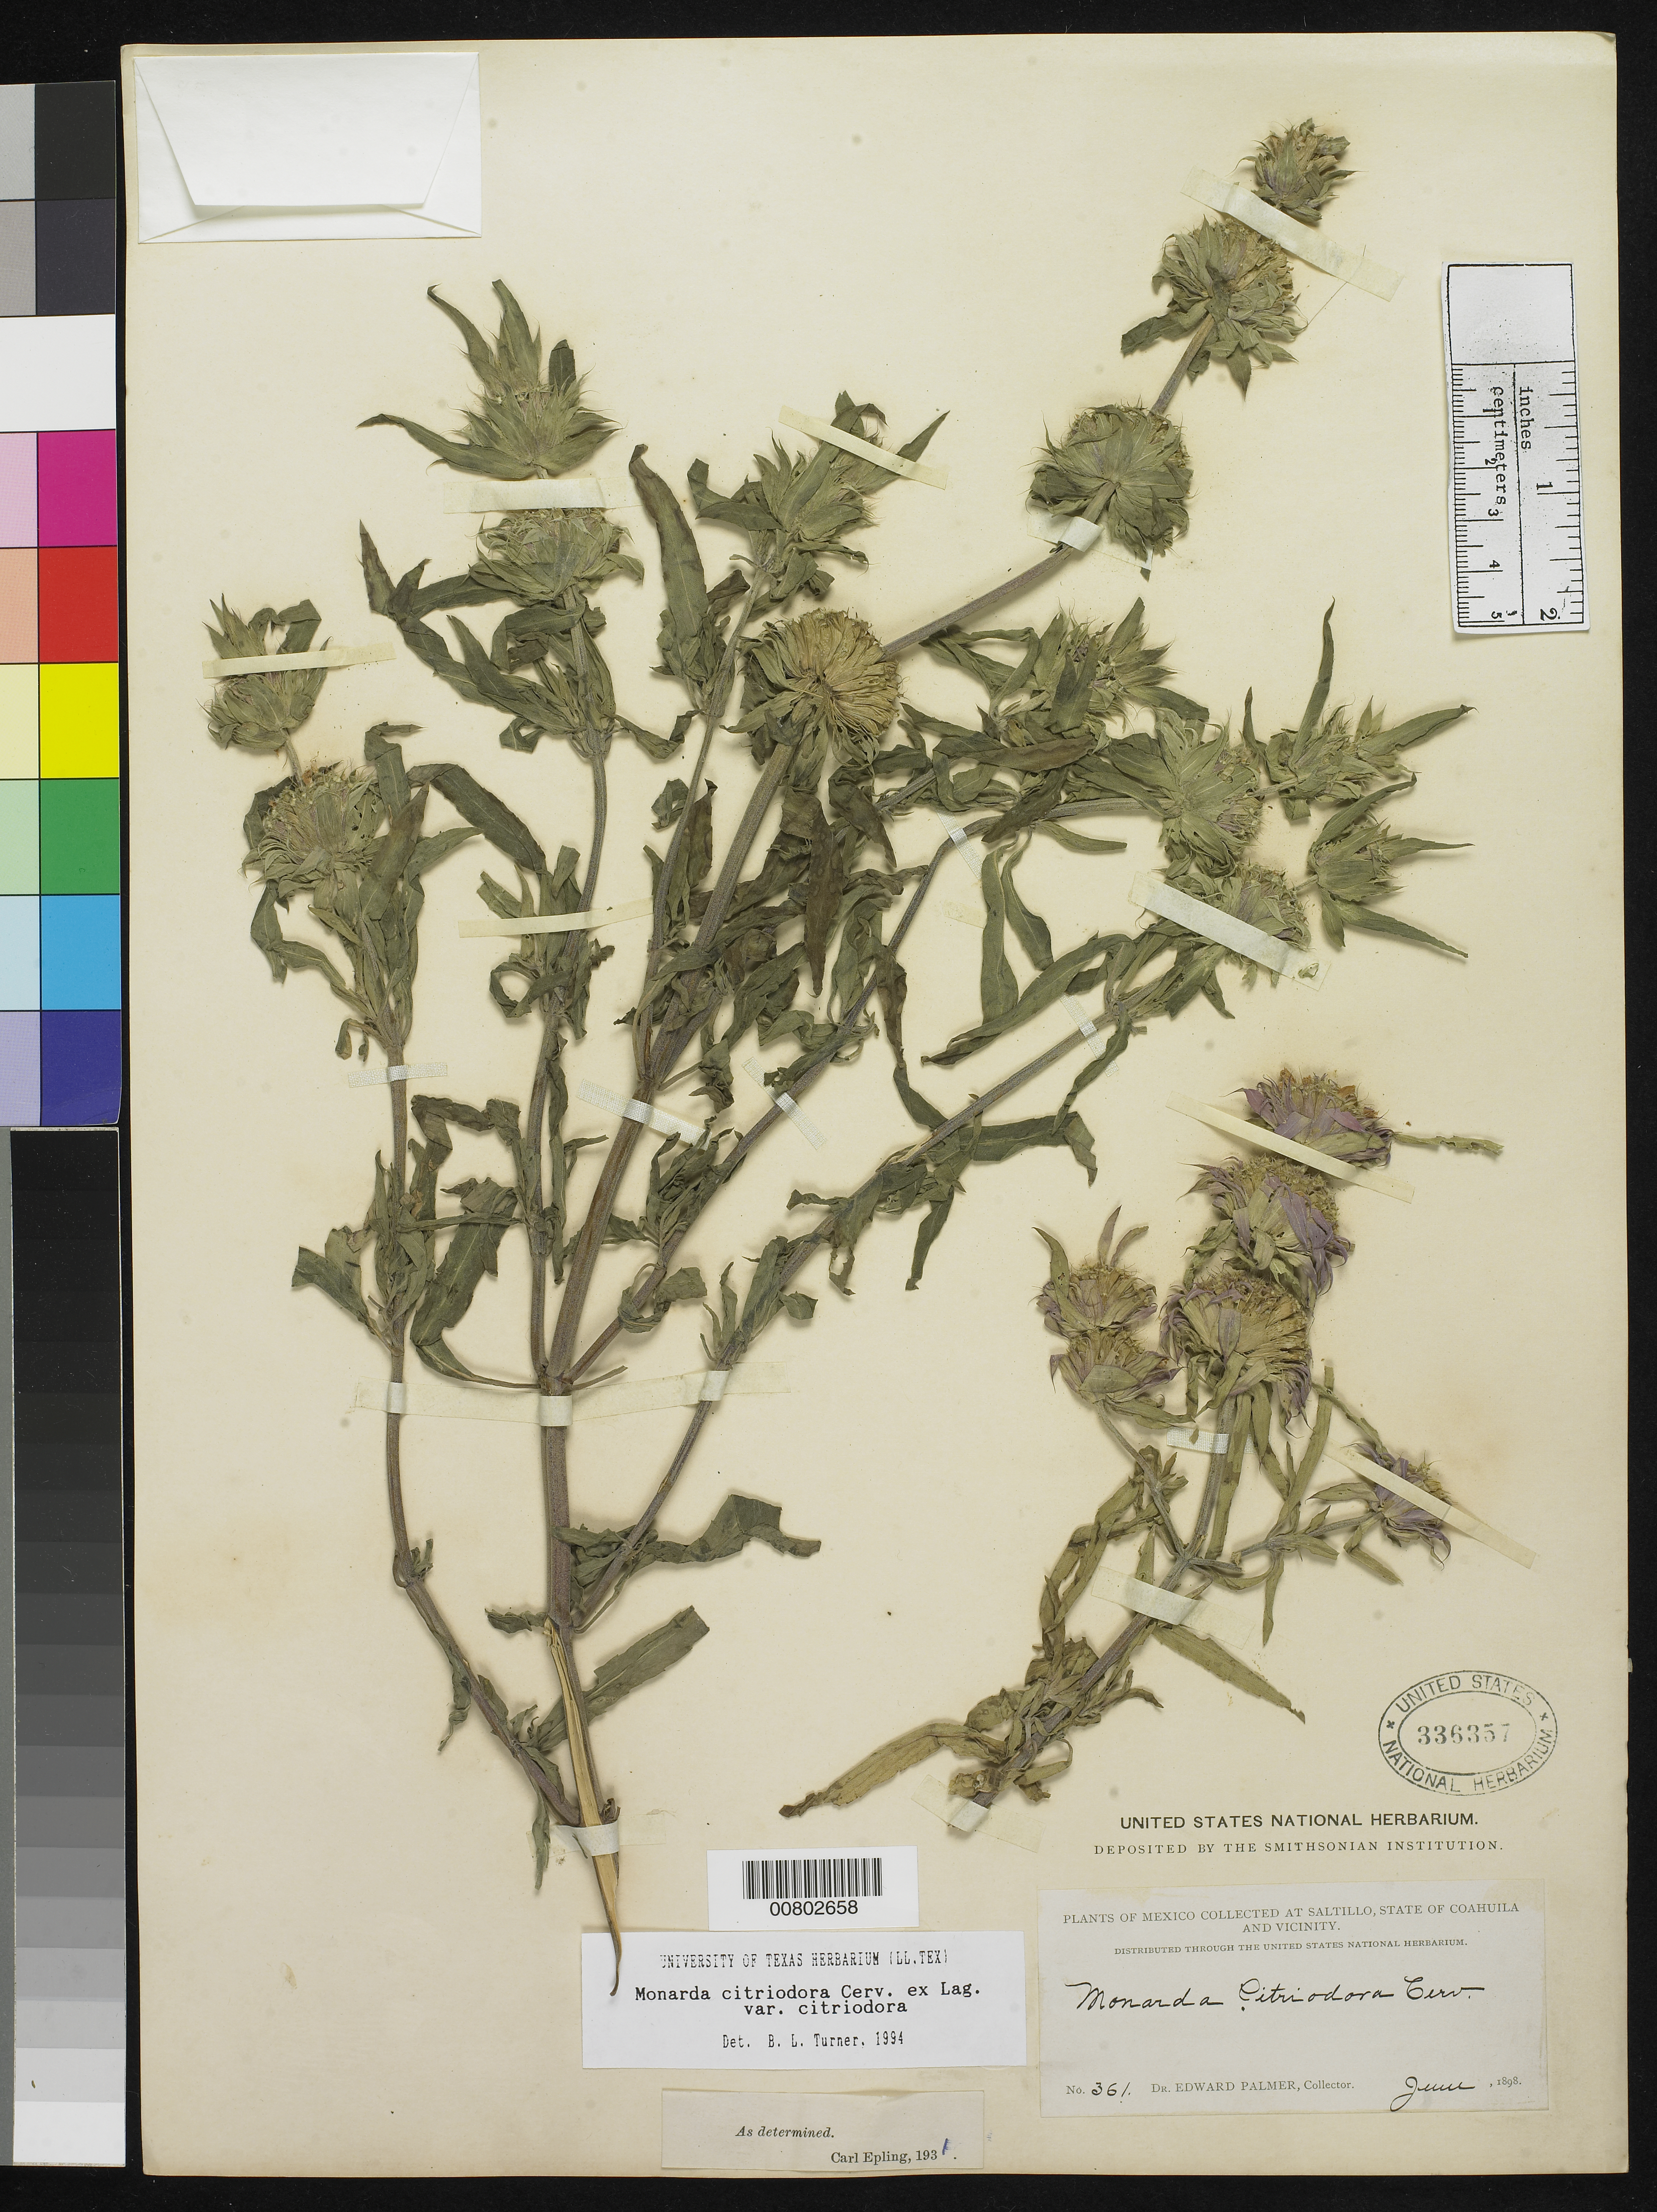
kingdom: Plantae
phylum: Tracheophyta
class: Magnoliopsida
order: Lamiales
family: Lamiaceae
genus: Monarda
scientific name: Monarda citriodora var. citriodora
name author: Cerv. ex Lag.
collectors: E. Palmer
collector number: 361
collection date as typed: Jun 1898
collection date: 1898-06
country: Mexico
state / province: Coahuila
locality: Saltillo, Coahuila and vicinity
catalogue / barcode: US 336357